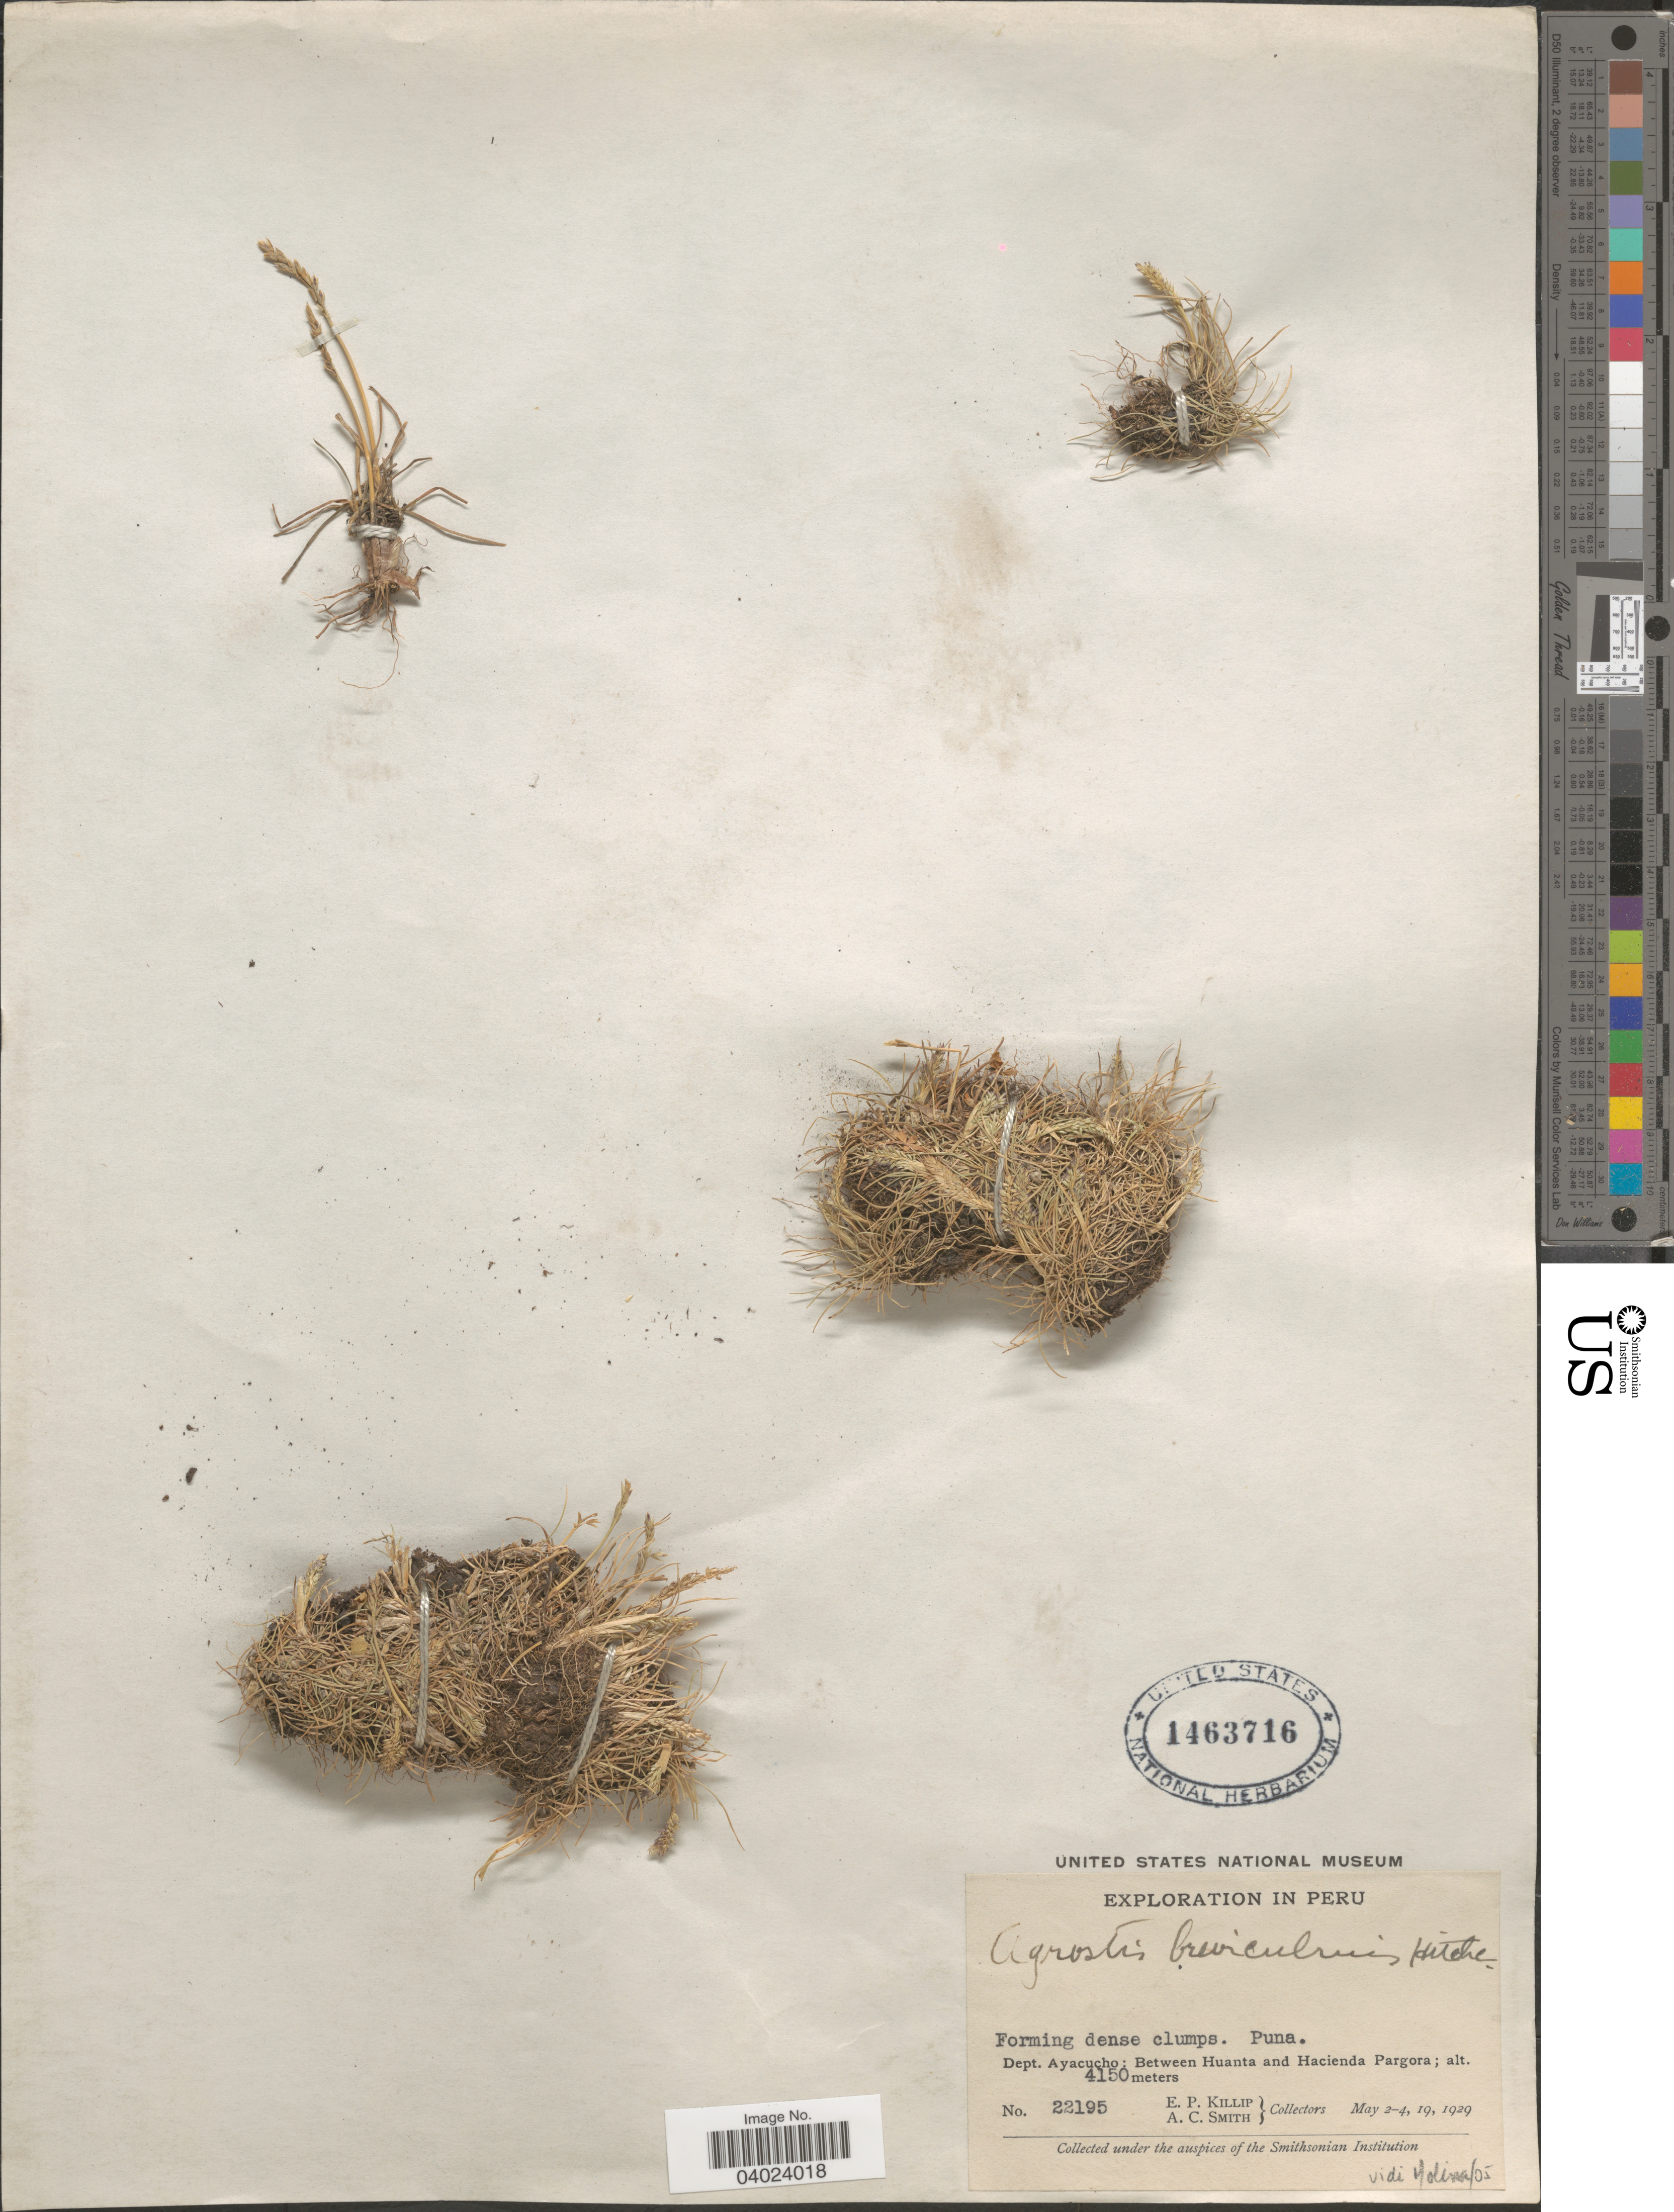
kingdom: Plantae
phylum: Tracheophyta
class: Liliopsida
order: Poales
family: Poaceae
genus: Agrostis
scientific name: Agrostis breviculmis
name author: Hitchc.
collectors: E. P. Killip & A. C. Smith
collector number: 22195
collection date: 1929-05-02/1929-05-19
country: Peru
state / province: Ayacucho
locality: Dept. Ayacucho: Between Huanta and Hacienda Pargora.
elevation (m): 4150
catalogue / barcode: US 1463716